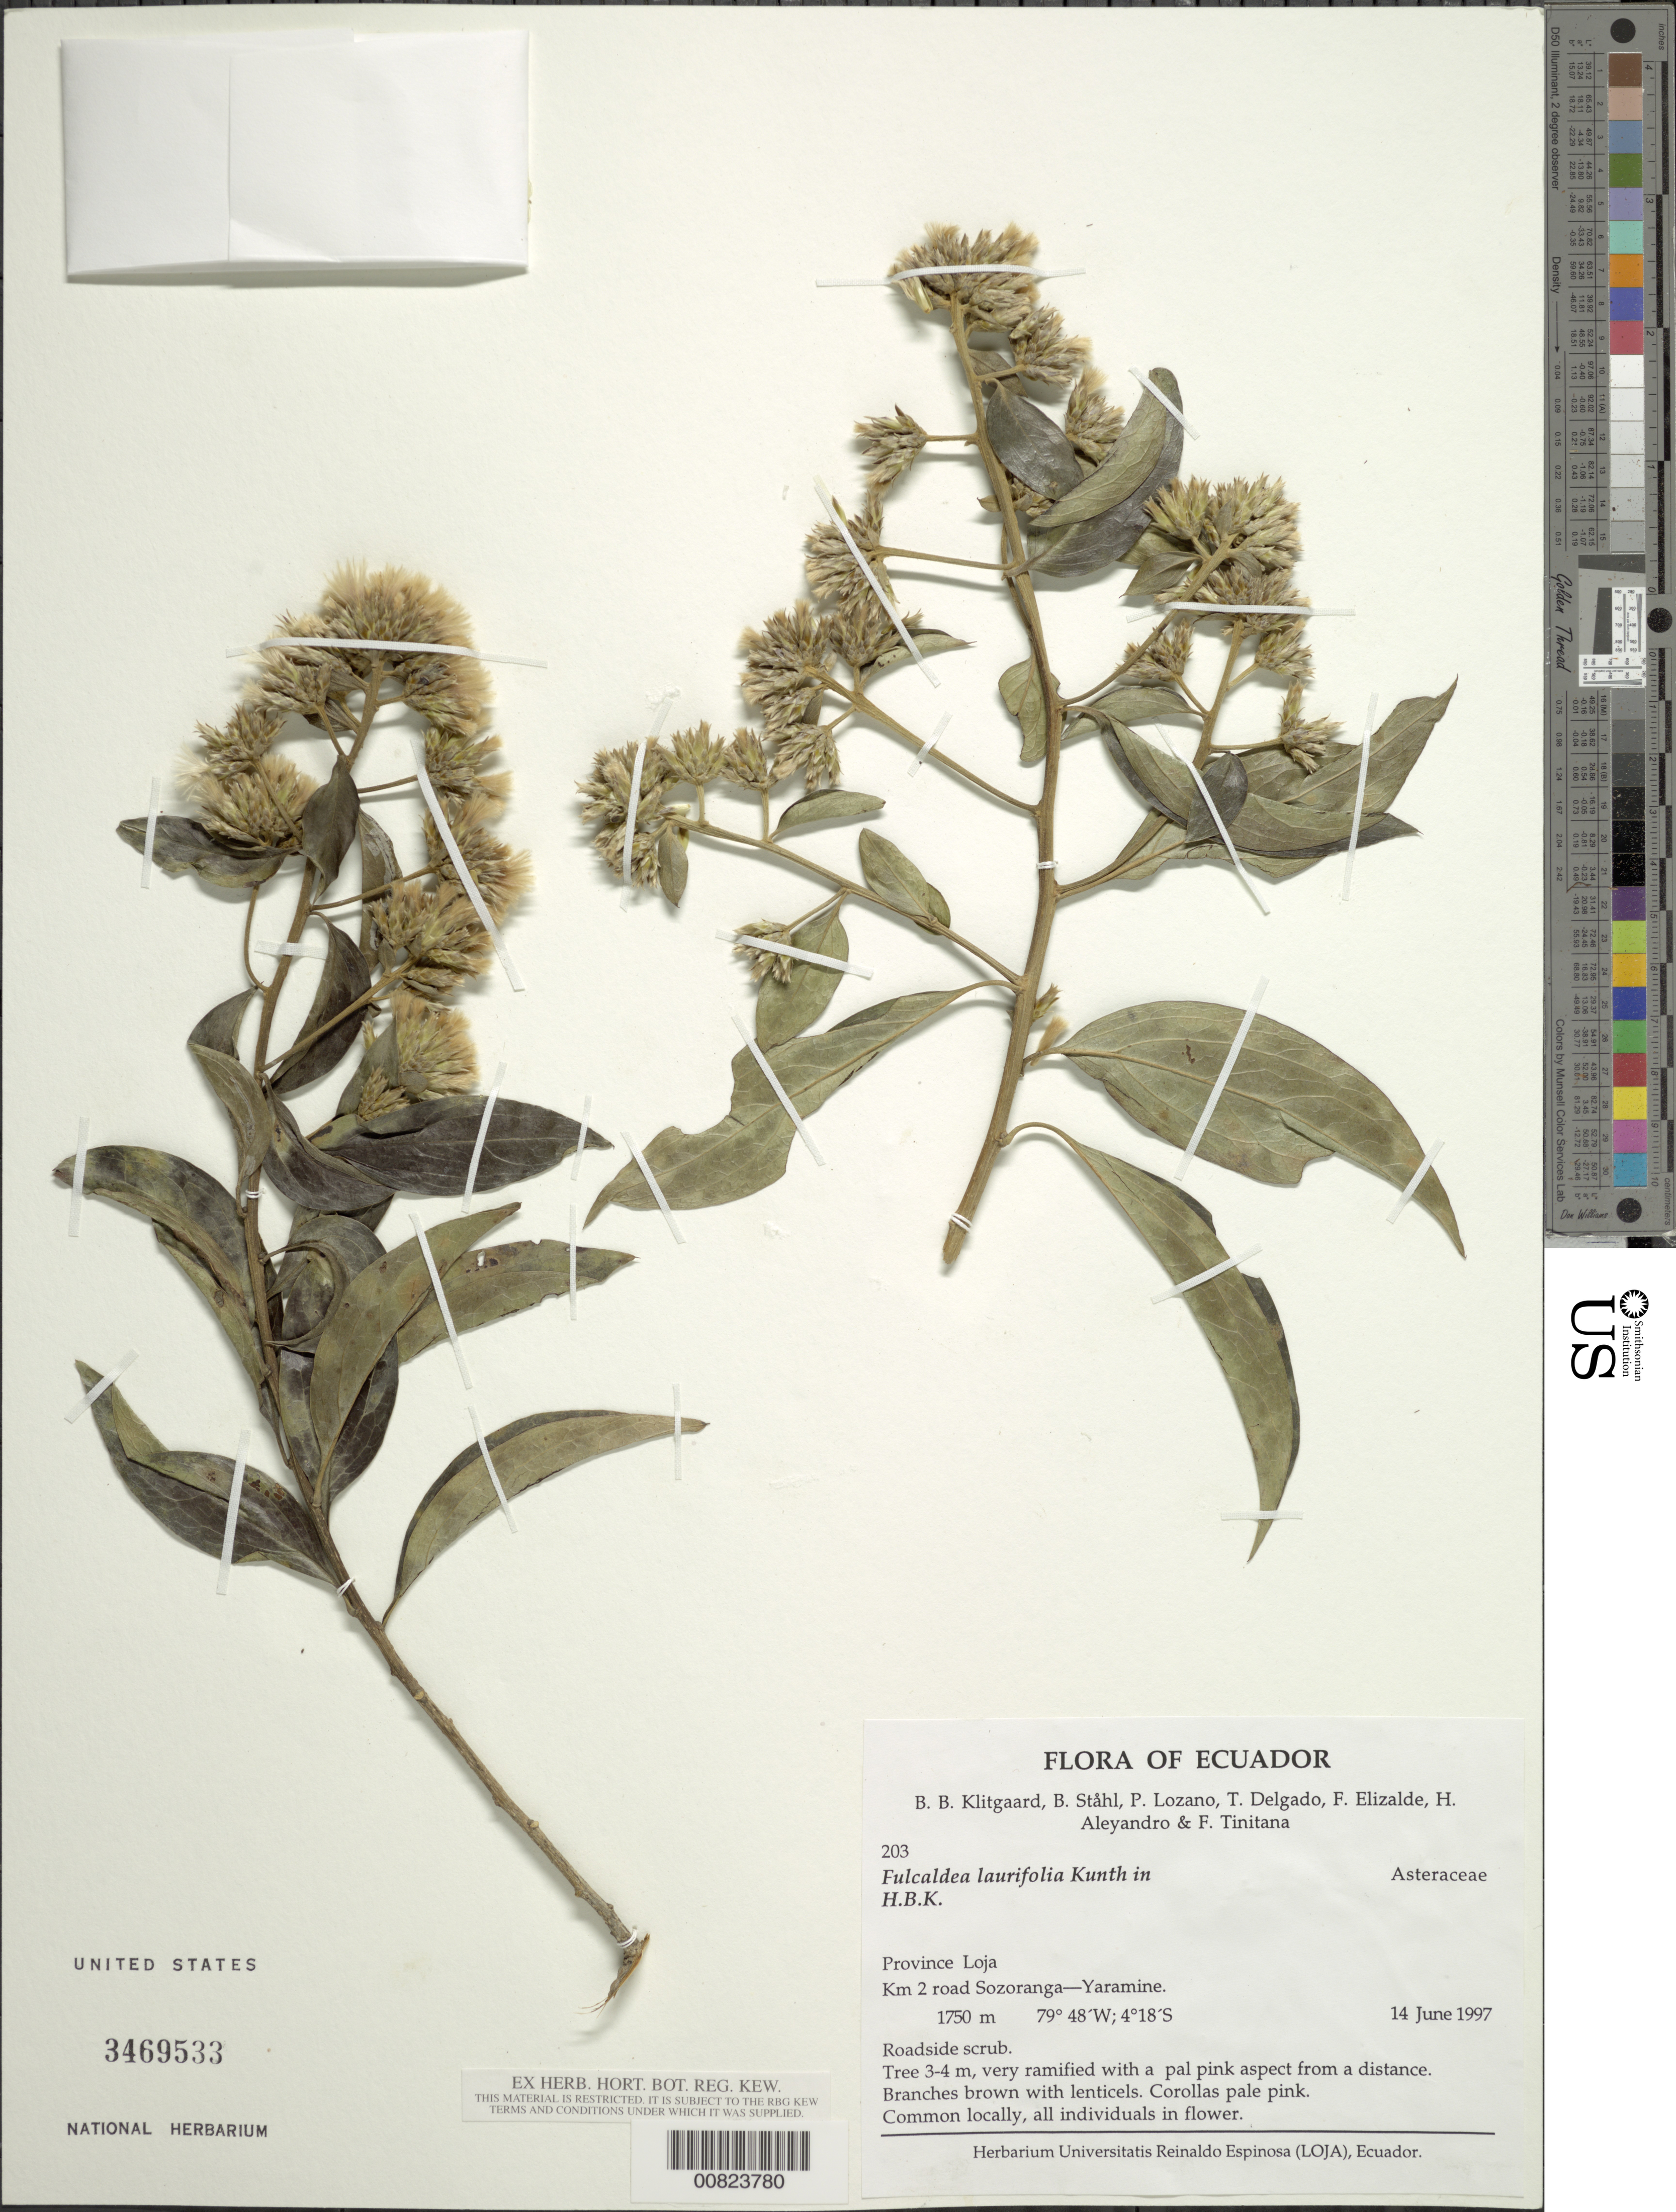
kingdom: Plantae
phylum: Tracheophyta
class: Magnoliopsida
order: Asterales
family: Asteraceae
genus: Fulcaldea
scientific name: Fulcaldea laurifolia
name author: (Bonpl.) Poir.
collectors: B. B. Klitgaard, B. Ståhl, P. Lozano, T. Delgado & et al.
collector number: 203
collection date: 1997-06-14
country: Ecuador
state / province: Loja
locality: Km 2 road Sozoranga- Yaramine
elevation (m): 1750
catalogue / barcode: US 3469533